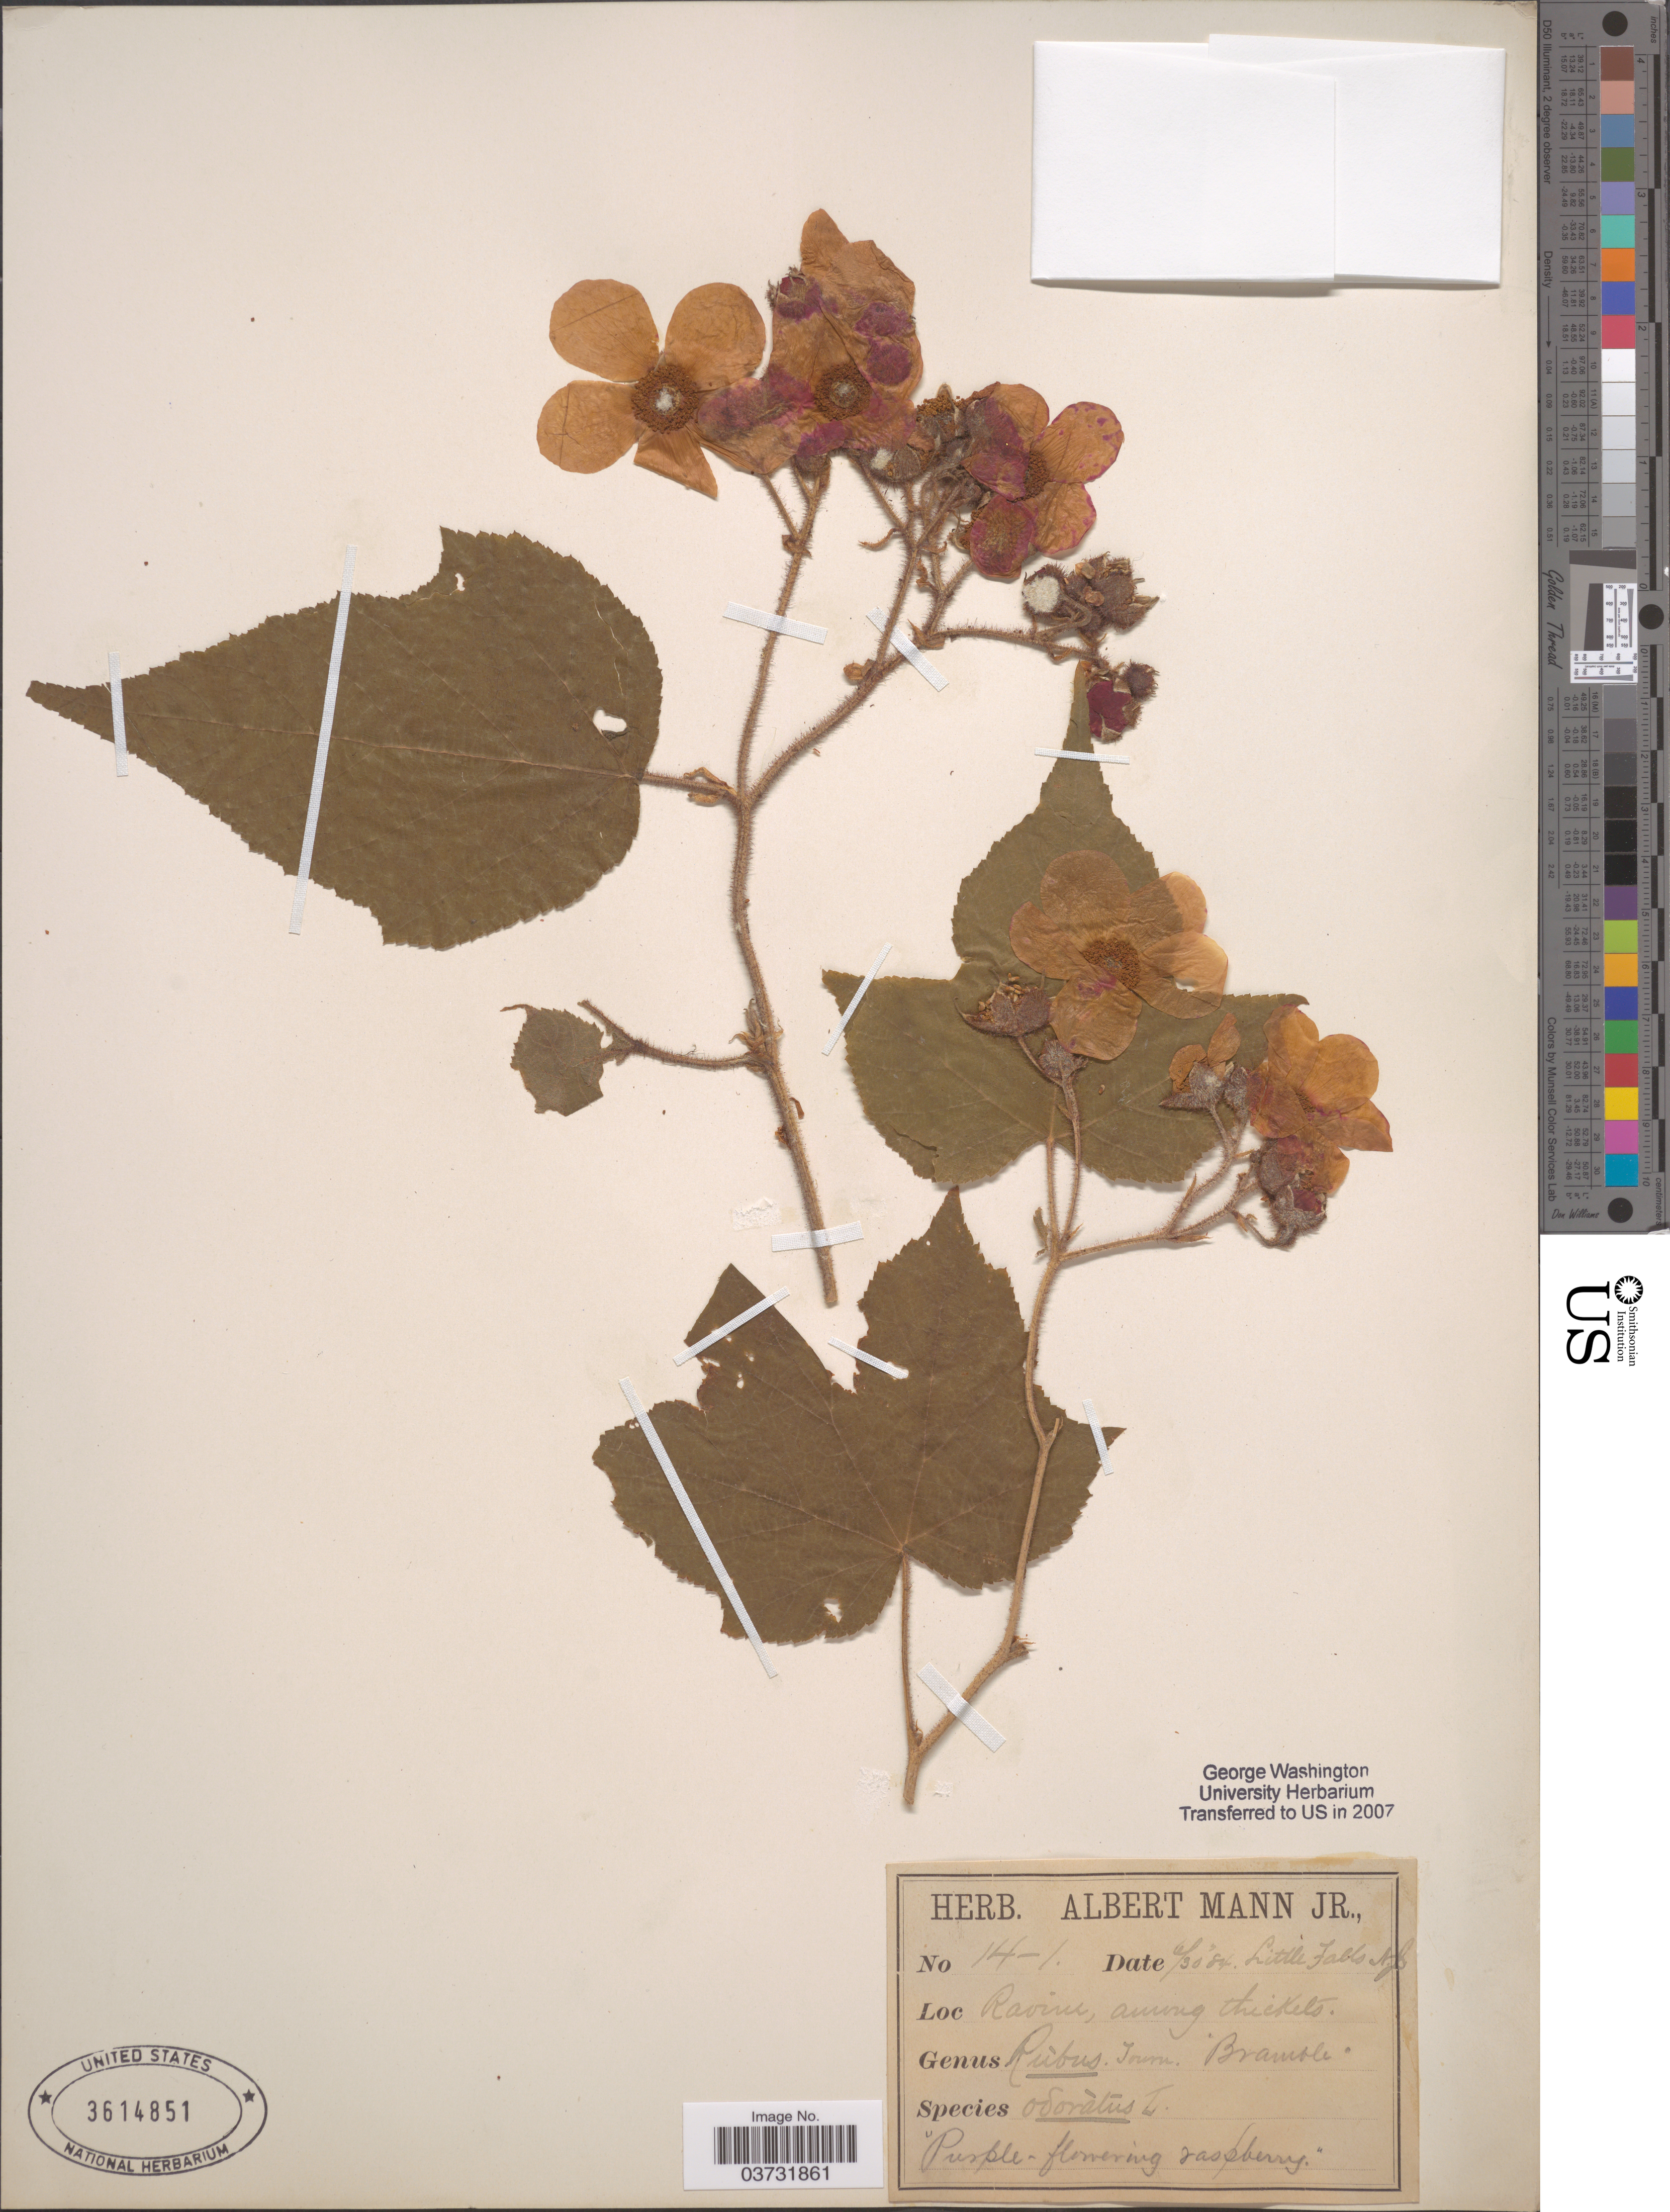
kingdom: Plantae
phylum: Tracheophyta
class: Magnoliopsida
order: Rosales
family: Rosaceae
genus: Rubus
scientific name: Rubus odoratus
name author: L.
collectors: Ex herb. Albert Mann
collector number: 14-1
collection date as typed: Transcribed d/m/y: 30/6/84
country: United States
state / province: New Jersey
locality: Little Falls.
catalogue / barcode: US 3614851